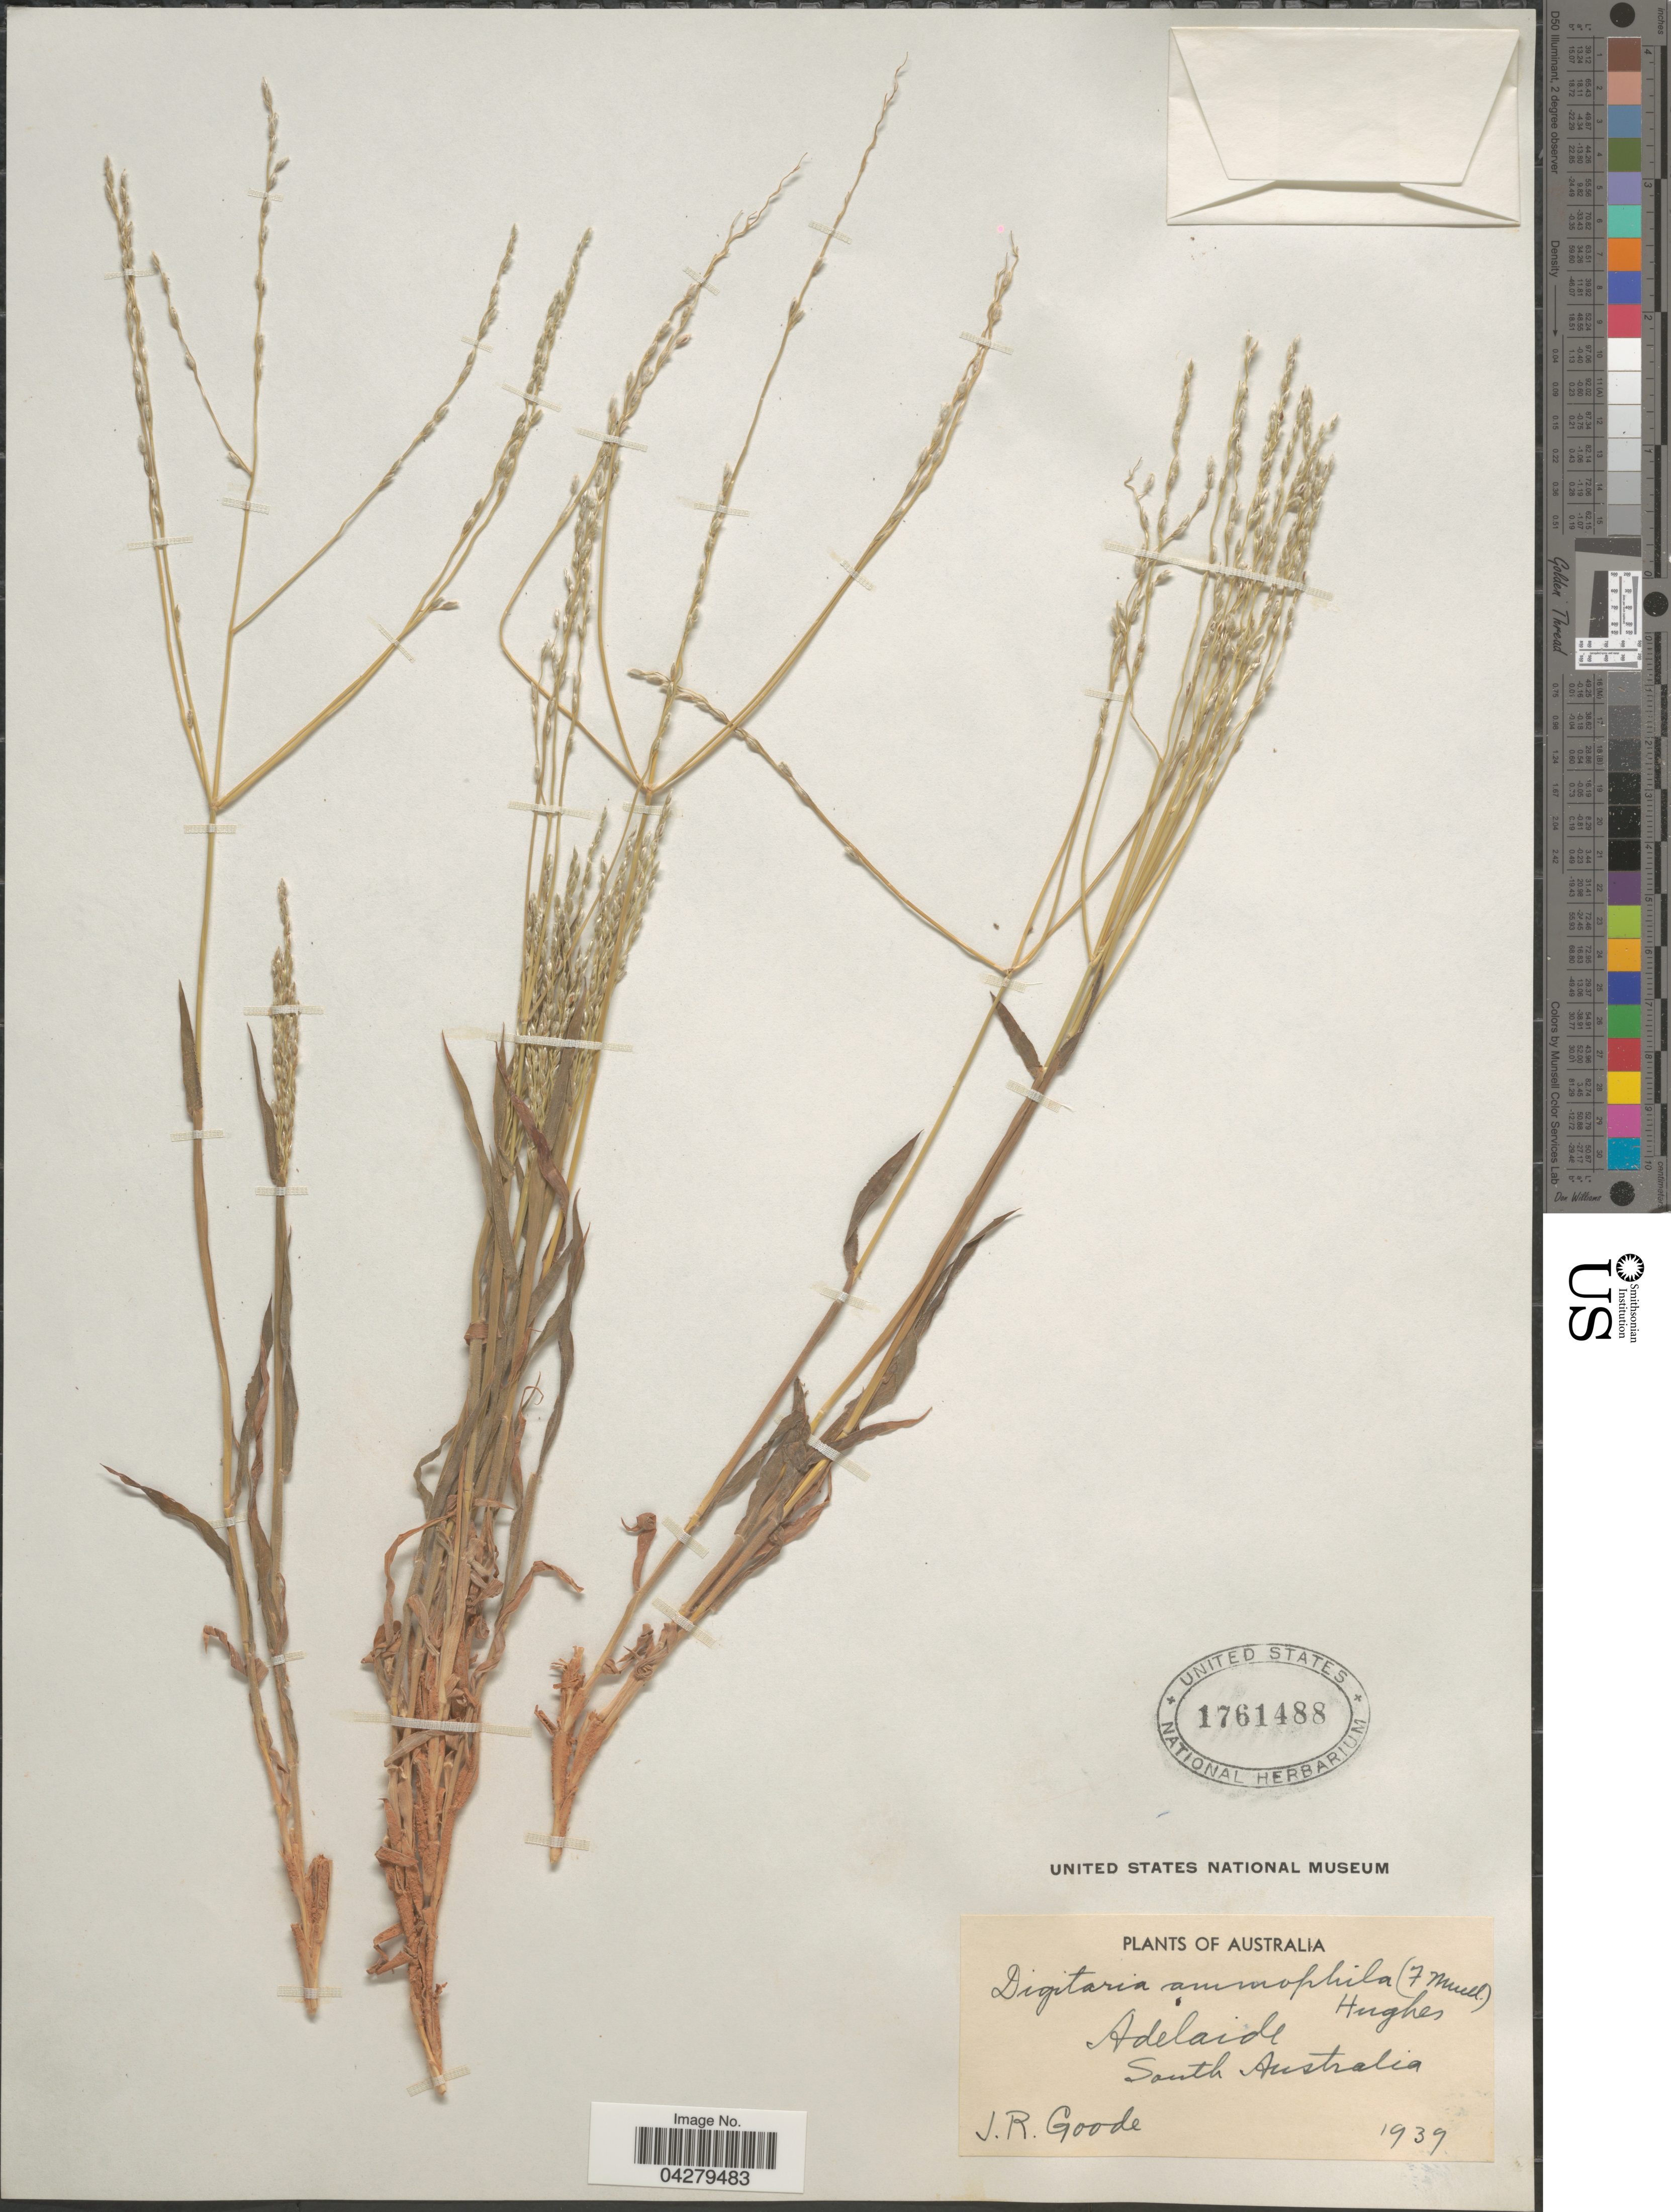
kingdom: Plantae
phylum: Tracheophyta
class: Liliopsida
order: Poales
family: Poaceae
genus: Digitaria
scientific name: Digitaria ammophila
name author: (F. Muell.) Hughes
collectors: J. Goode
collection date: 1939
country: Australia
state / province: South Australia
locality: Adelaide.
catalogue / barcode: US 1761488